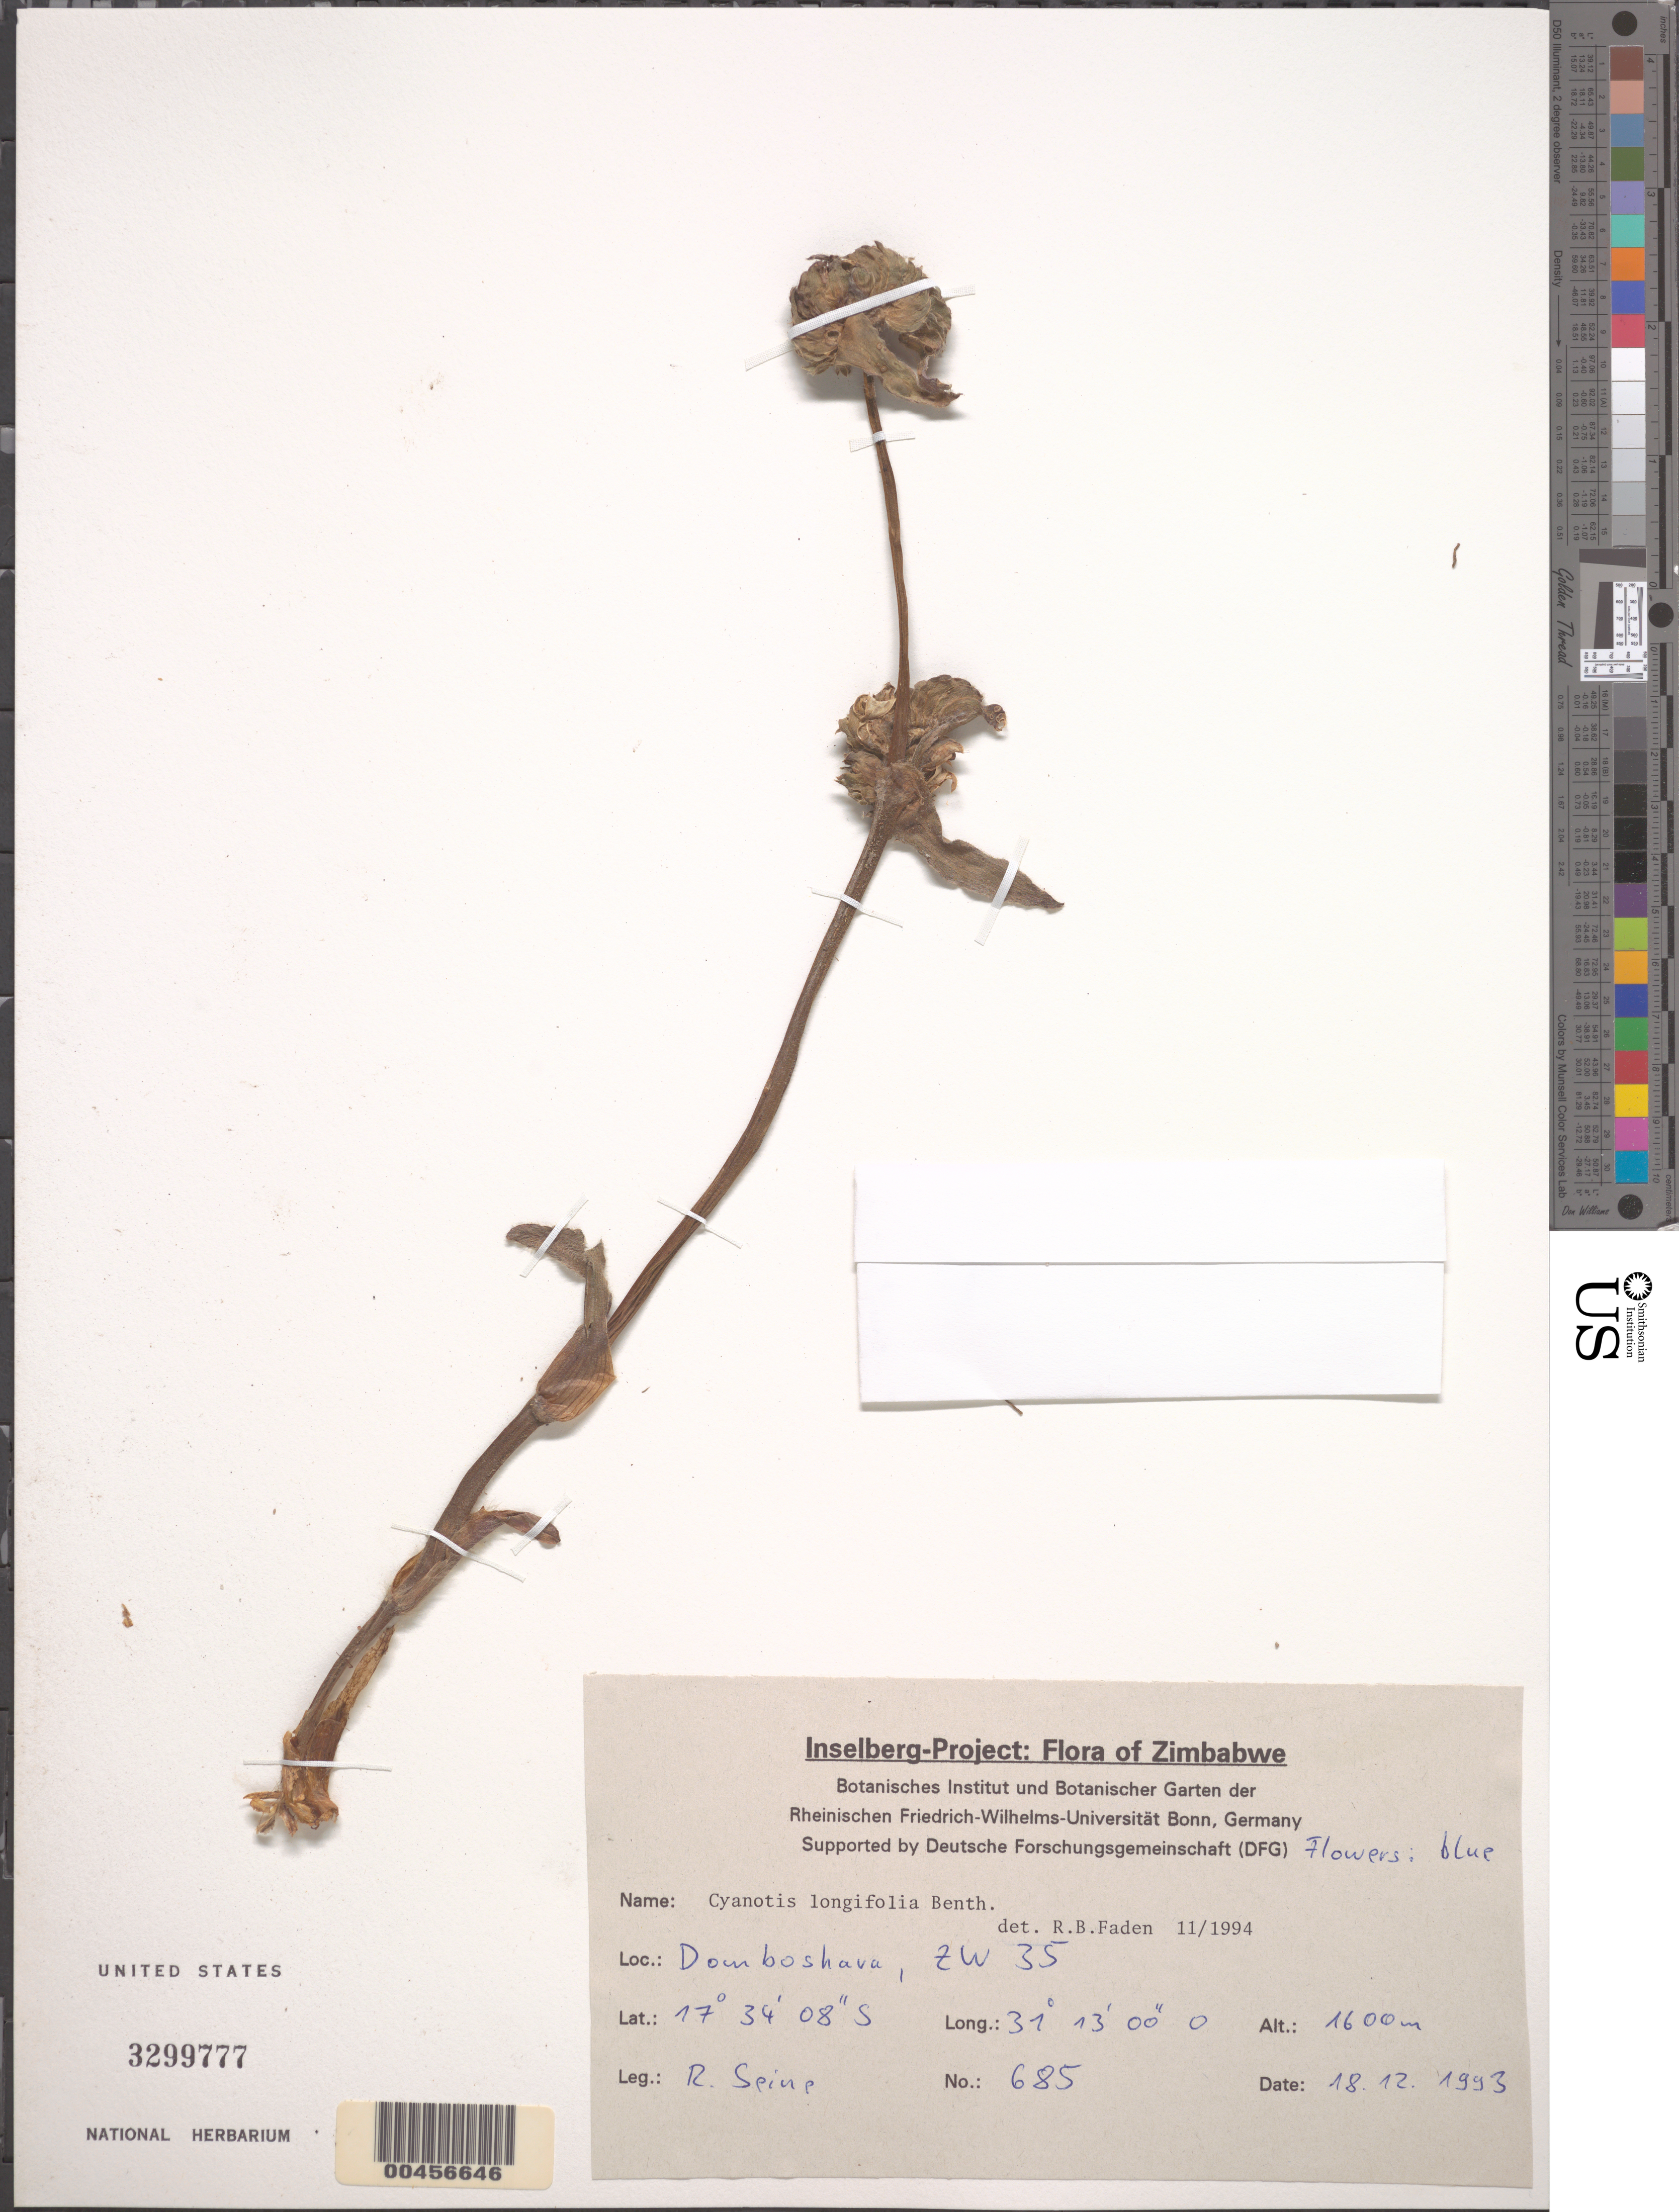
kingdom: Plantae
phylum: Tracheophyta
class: Liliopsida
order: Commelinales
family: Commelinaceae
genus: Cyanotis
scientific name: Cyanotis longifolia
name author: Benth.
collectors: R. Seine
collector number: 685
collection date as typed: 18 Dec 1993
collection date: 1993-12-18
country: Zimbabwe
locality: Domboshava, zw35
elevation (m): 1600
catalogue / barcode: US 3299777